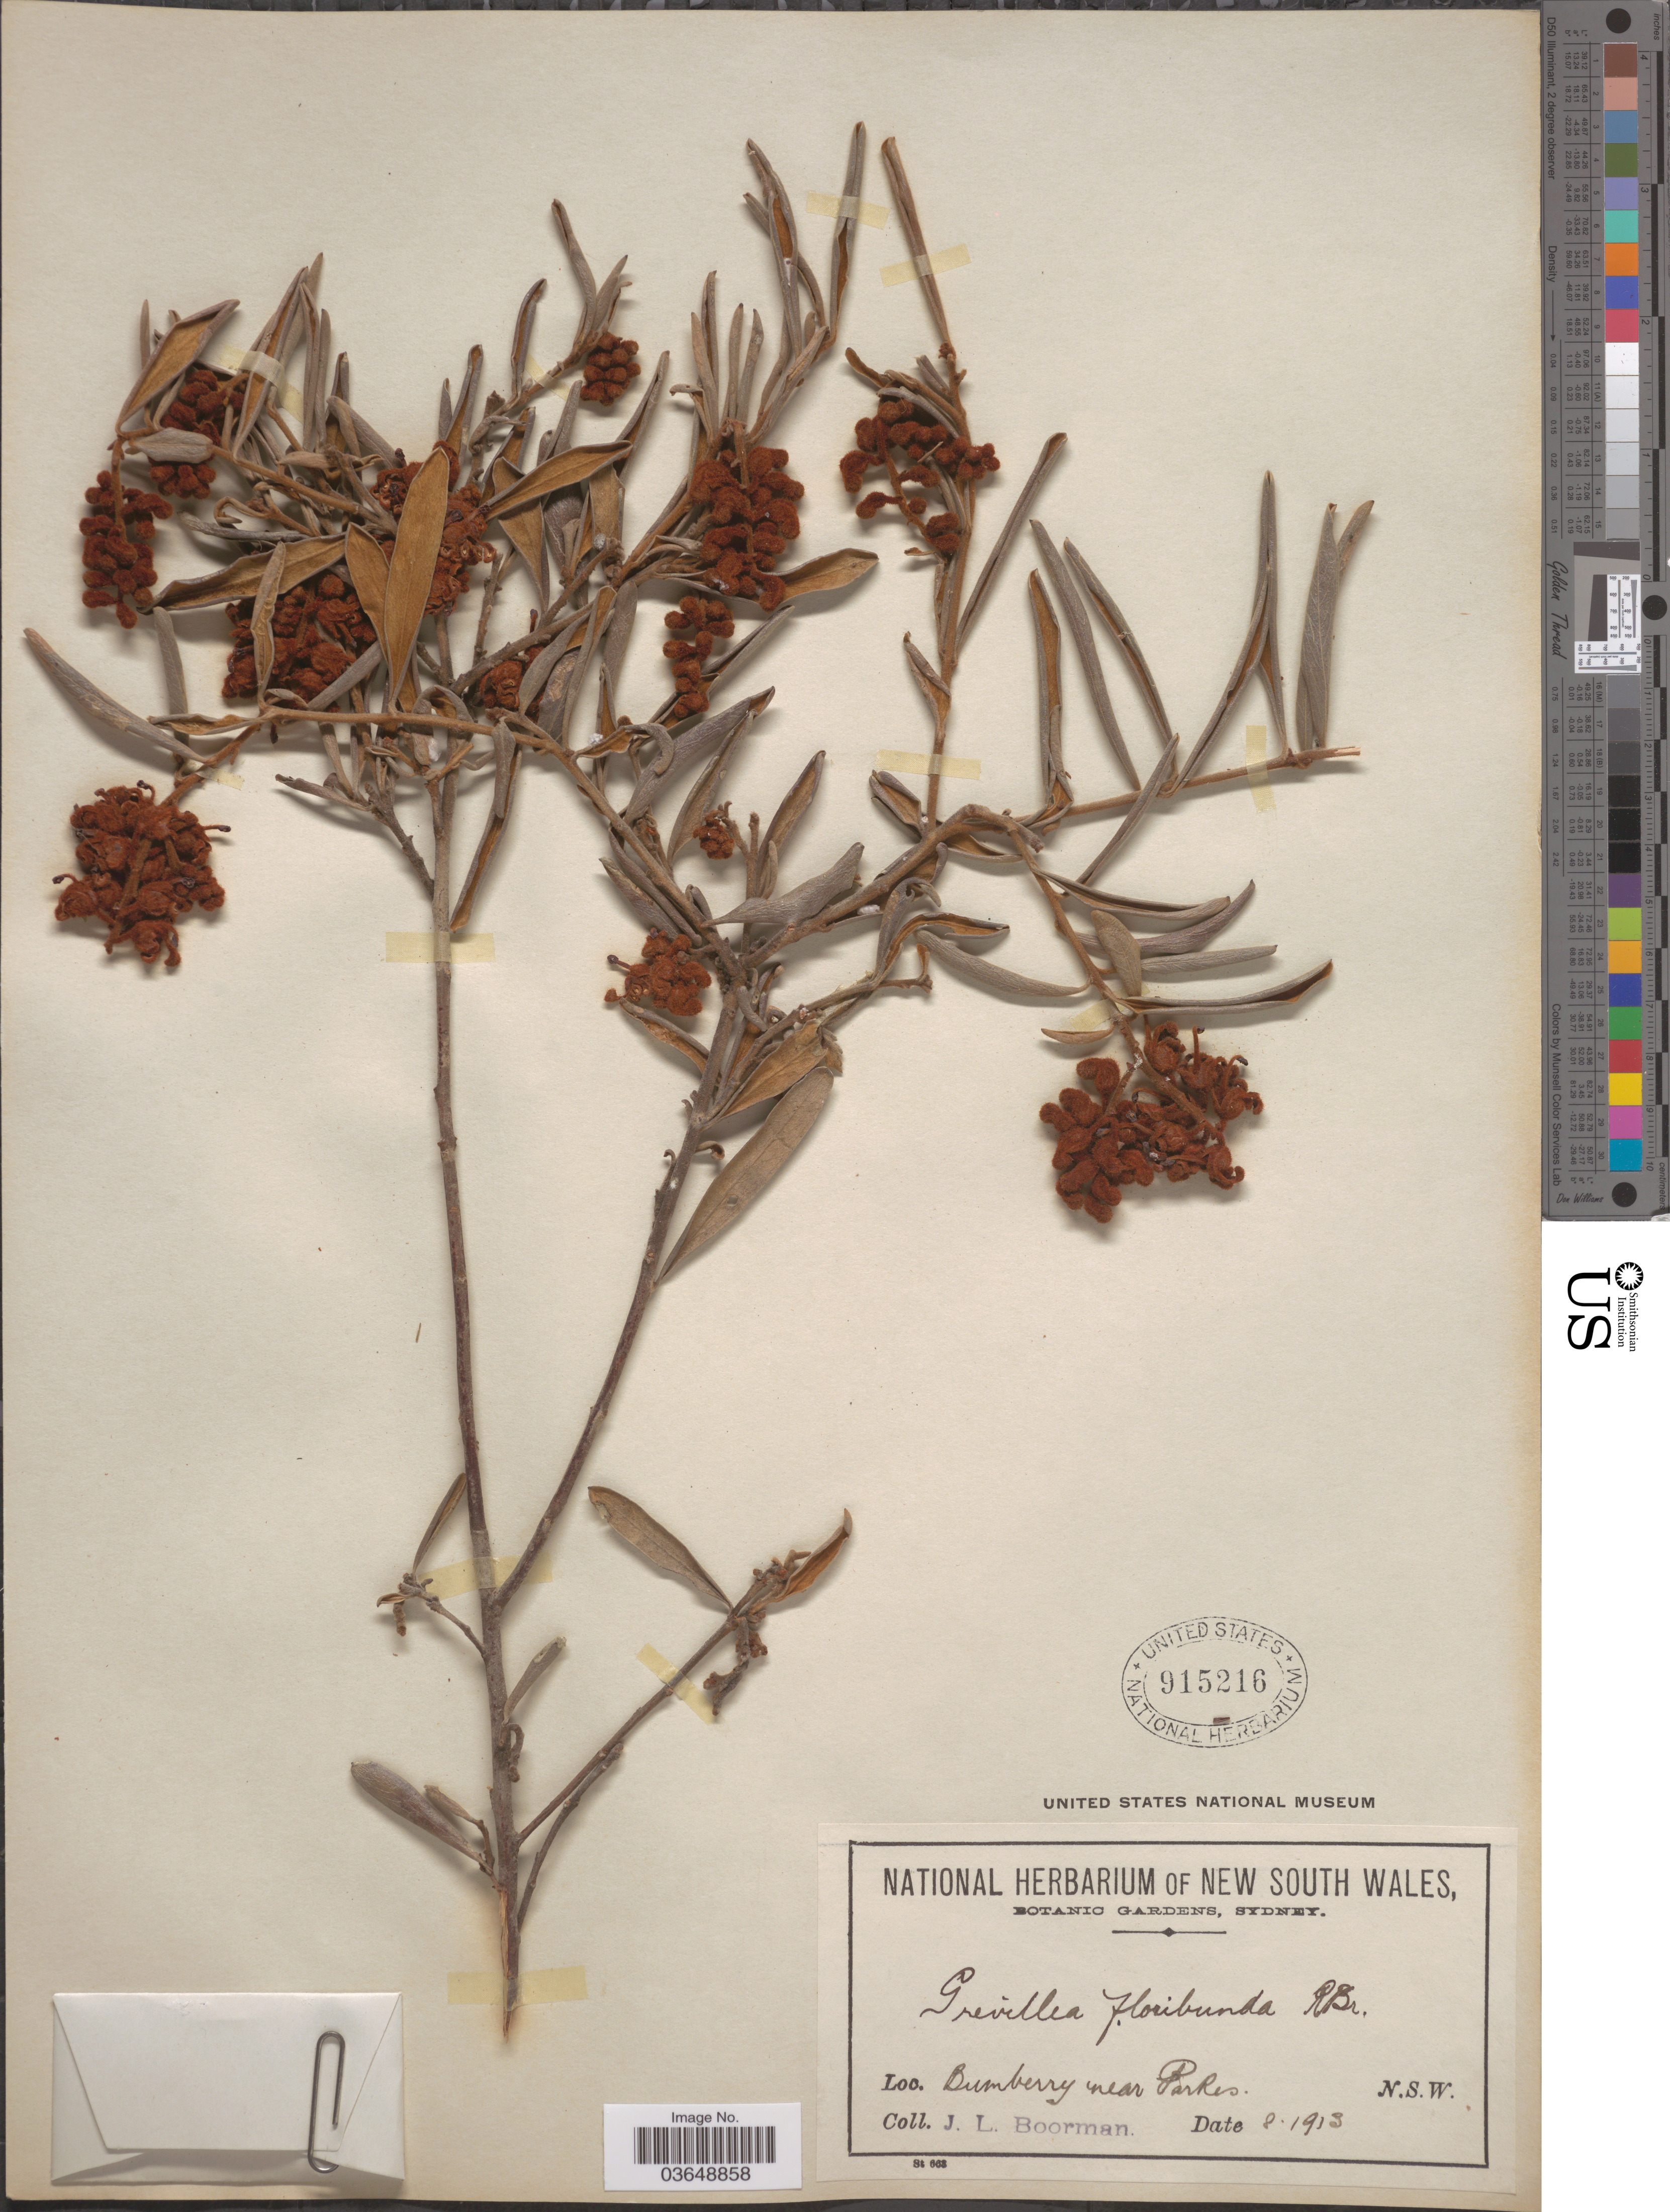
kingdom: Plantae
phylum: Tracheophyta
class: Magnoliopsida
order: Proteales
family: Proteaceae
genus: Grevillea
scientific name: Grevillea floribunda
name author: R. Br.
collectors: J. Boorman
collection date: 1913-08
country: Australia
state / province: New South Wales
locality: Bumberry near Parkes.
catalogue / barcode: US 915216